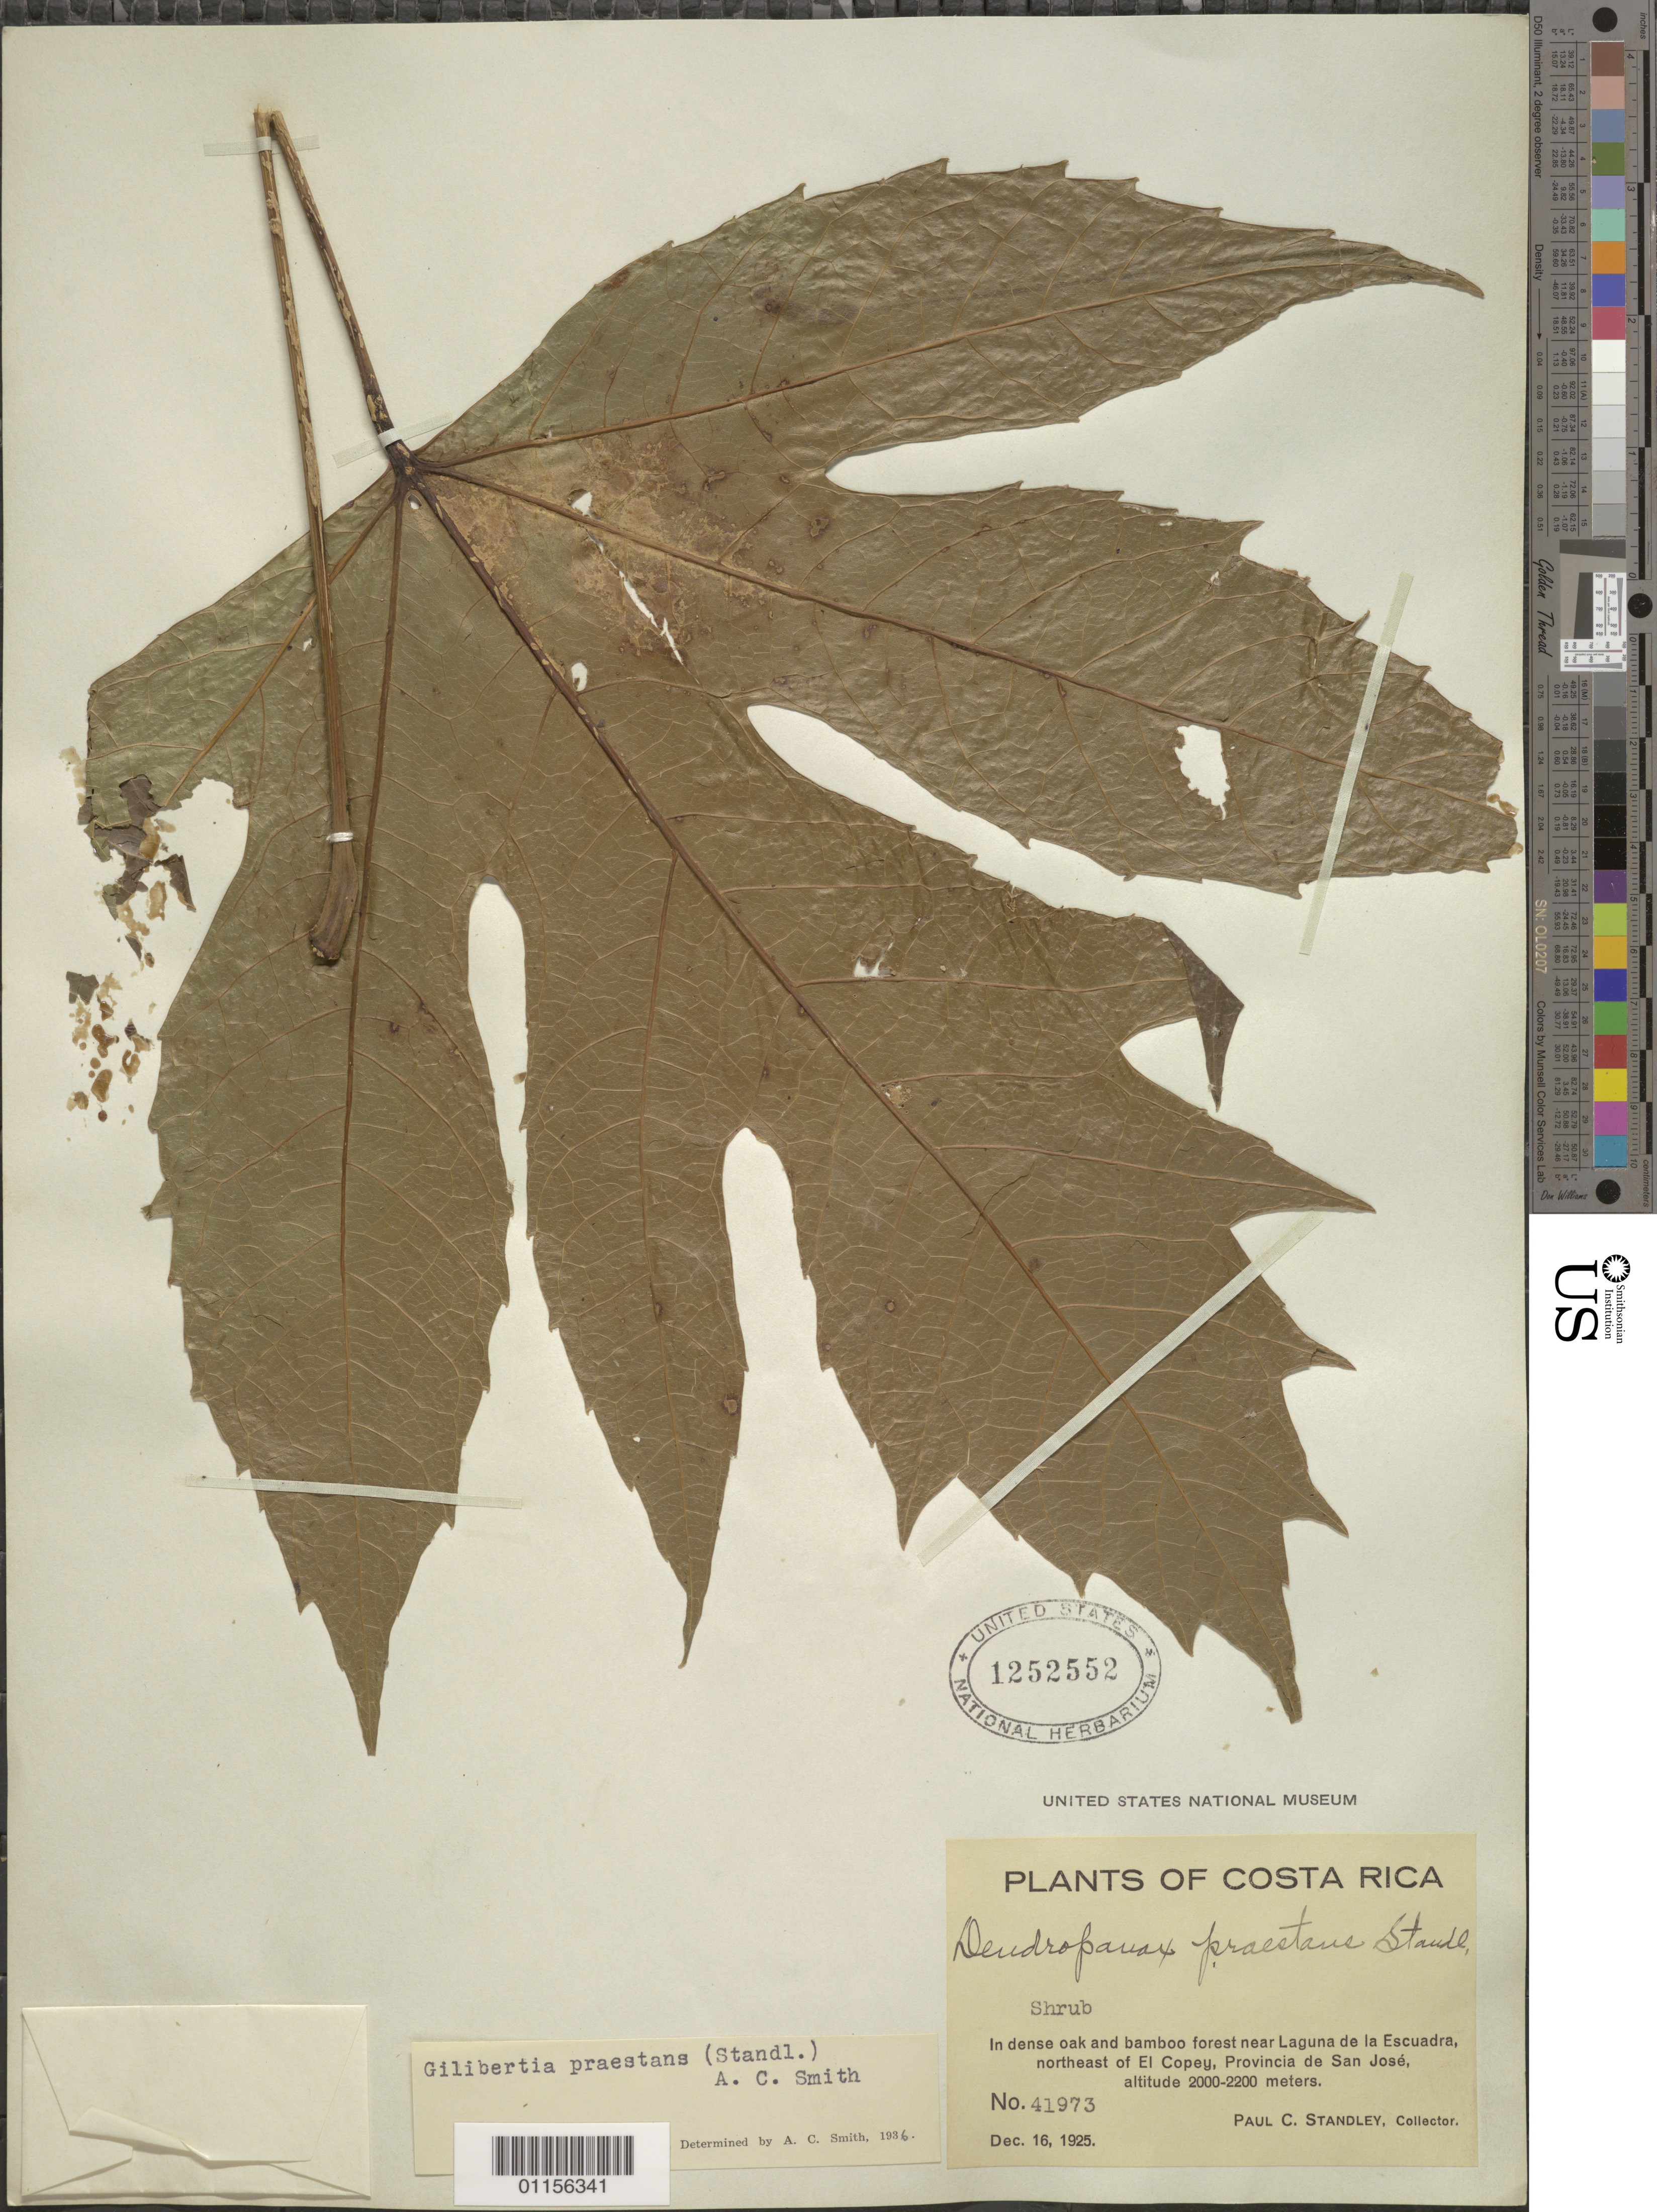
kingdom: Plantae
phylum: Tracheophyta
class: Magnoliopsida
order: Apiales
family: Araliaceae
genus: Dendropanax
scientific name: Dendropanax praestans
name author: Standl.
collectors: P. C. Standley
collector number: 41973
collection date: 1925-12-16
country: Costa Rica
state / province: San José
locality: Near Laguna de la Escuadra, N of El Copey.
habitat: Shrub, in dense oak and bamboo forest.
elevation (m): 2000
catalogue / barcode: US 1252552